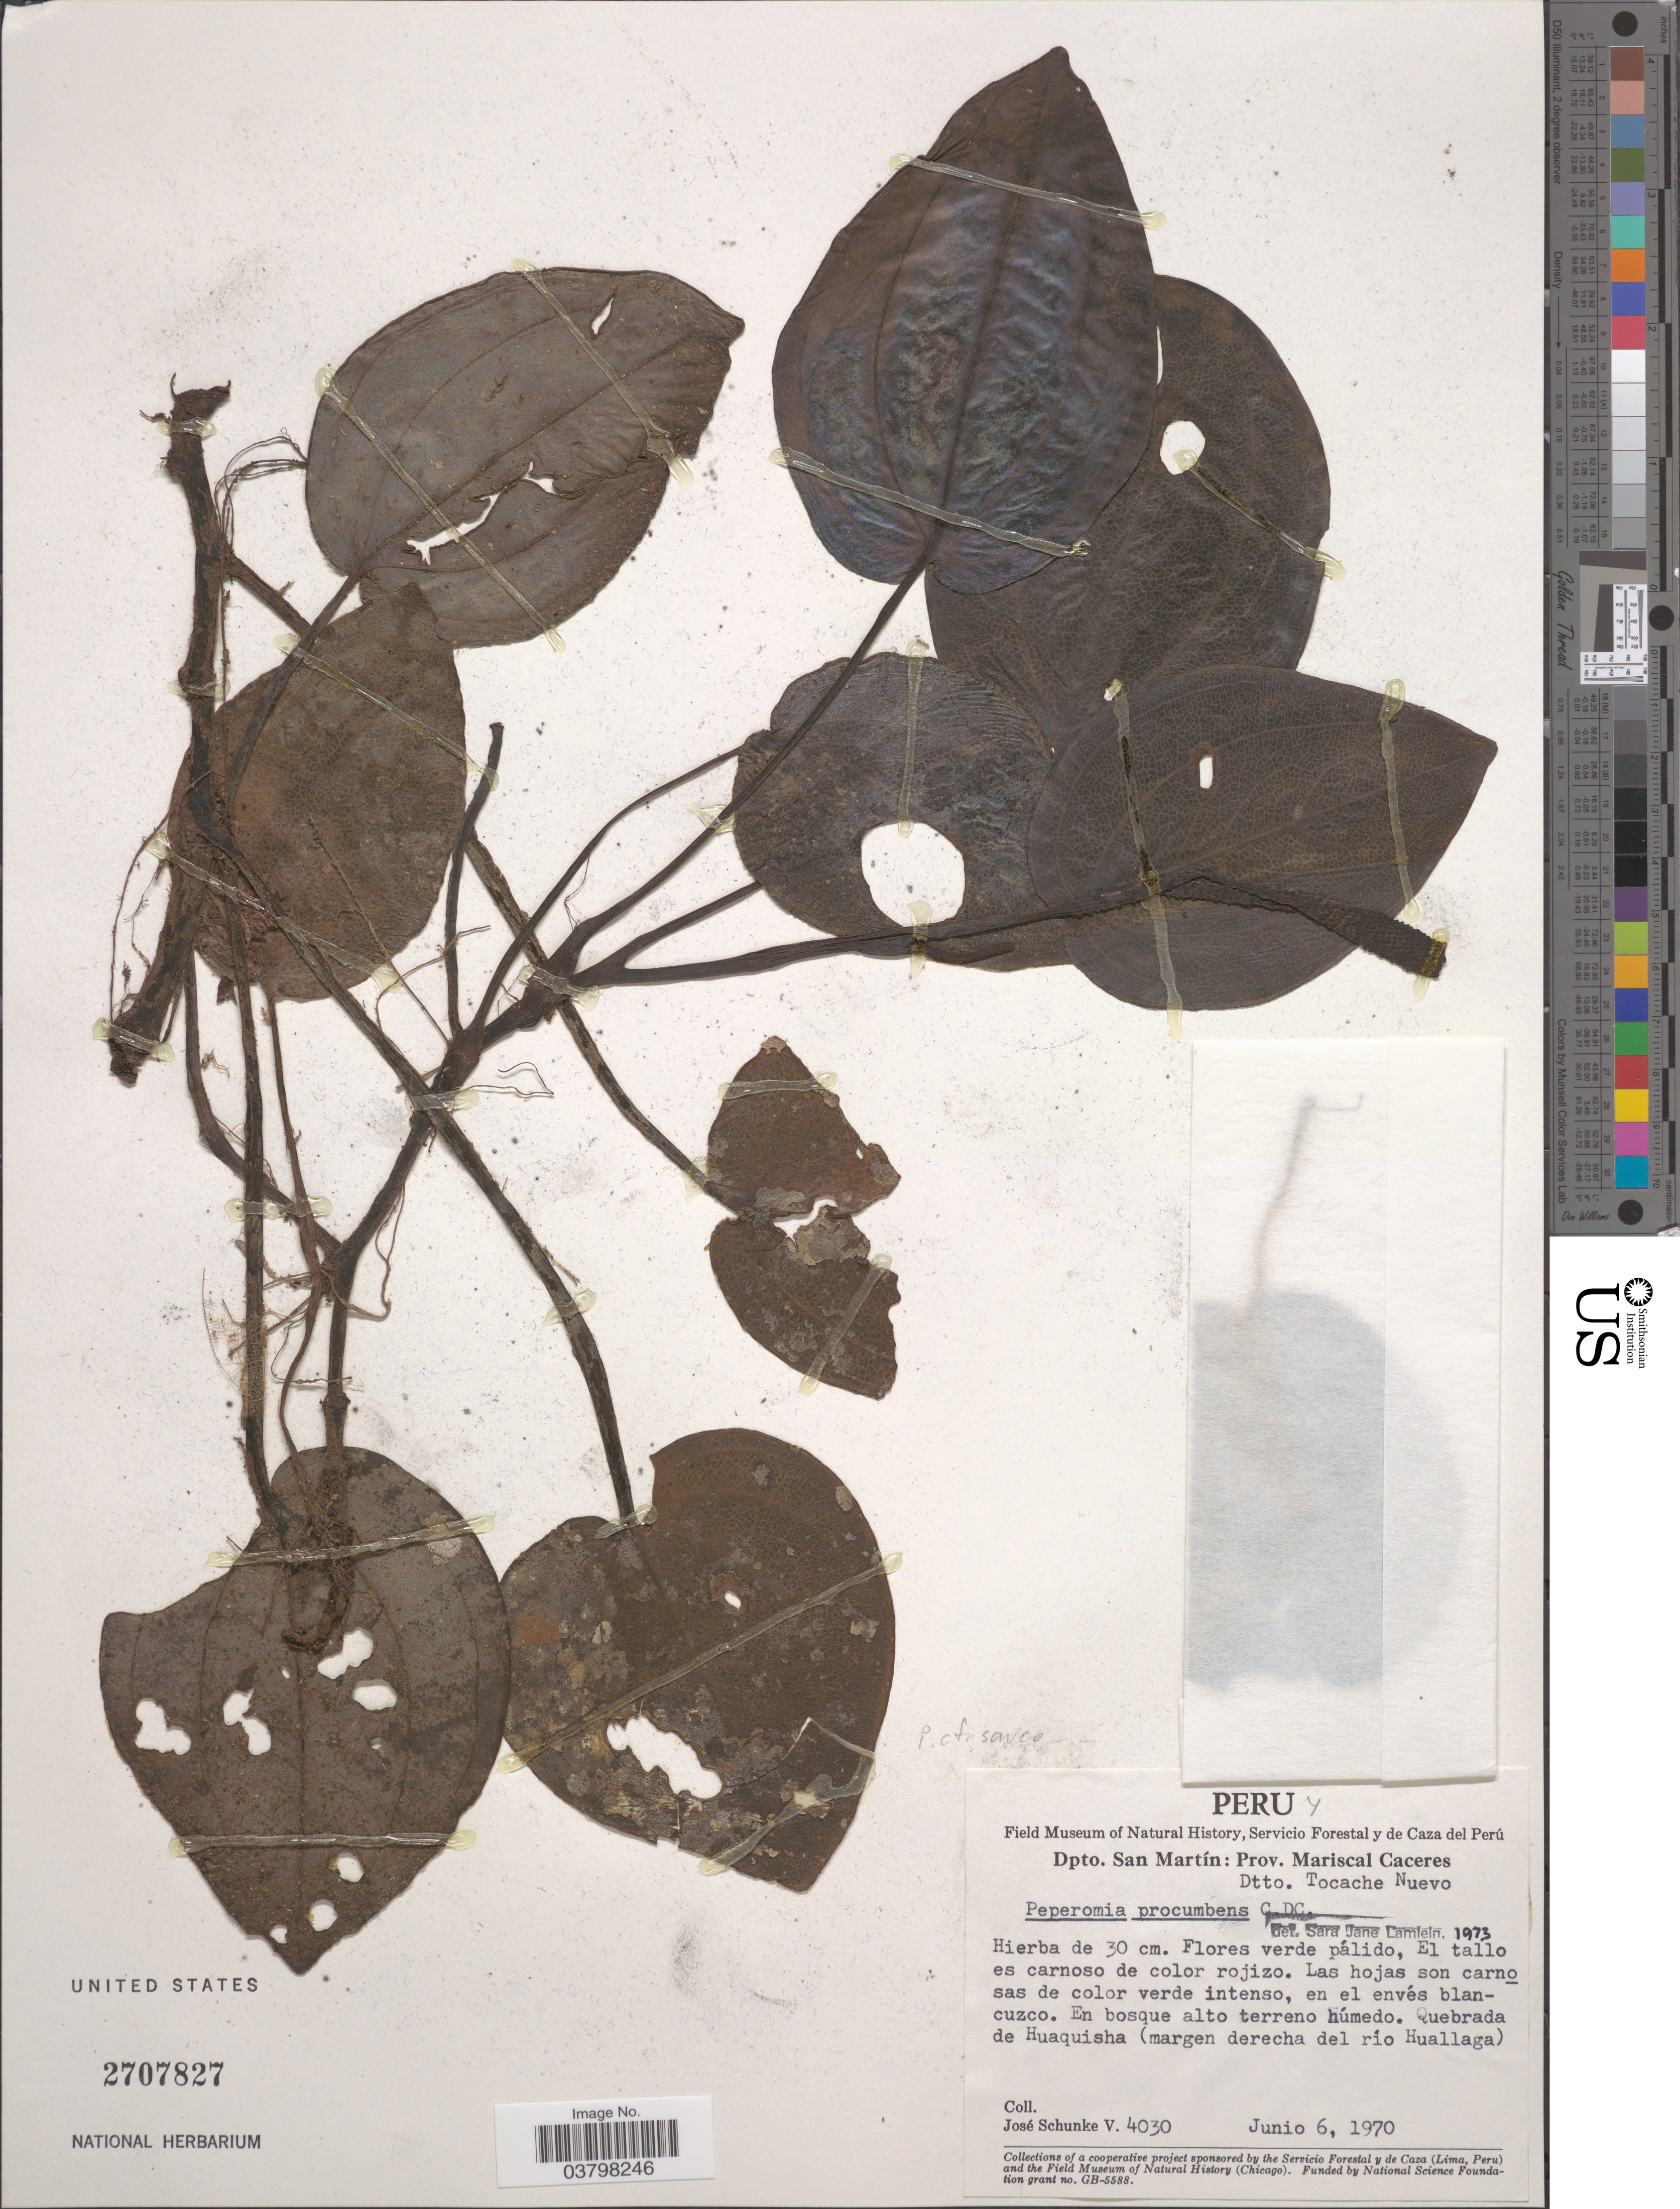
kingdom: Plantae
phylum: Tracheophyta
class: Magnoliopsida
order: Piperales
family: Piperaceae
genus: Peperomia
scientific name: Peperomia areolata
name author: Trel. in J.F. Macbr.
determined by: Jiménez, José Estaban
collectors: J. Schunke Vigo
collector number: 4030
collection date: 1970-06-06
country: Peru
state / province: San Martín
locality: Dpto. San Martín: Prov. Mariscal Caceres. Dtto. Tocache Nuevo. En bosque alto terreno húmedo. Quebrada de Huaquisha, (margen derecha del río Huallaga).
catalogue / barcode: US 2707827